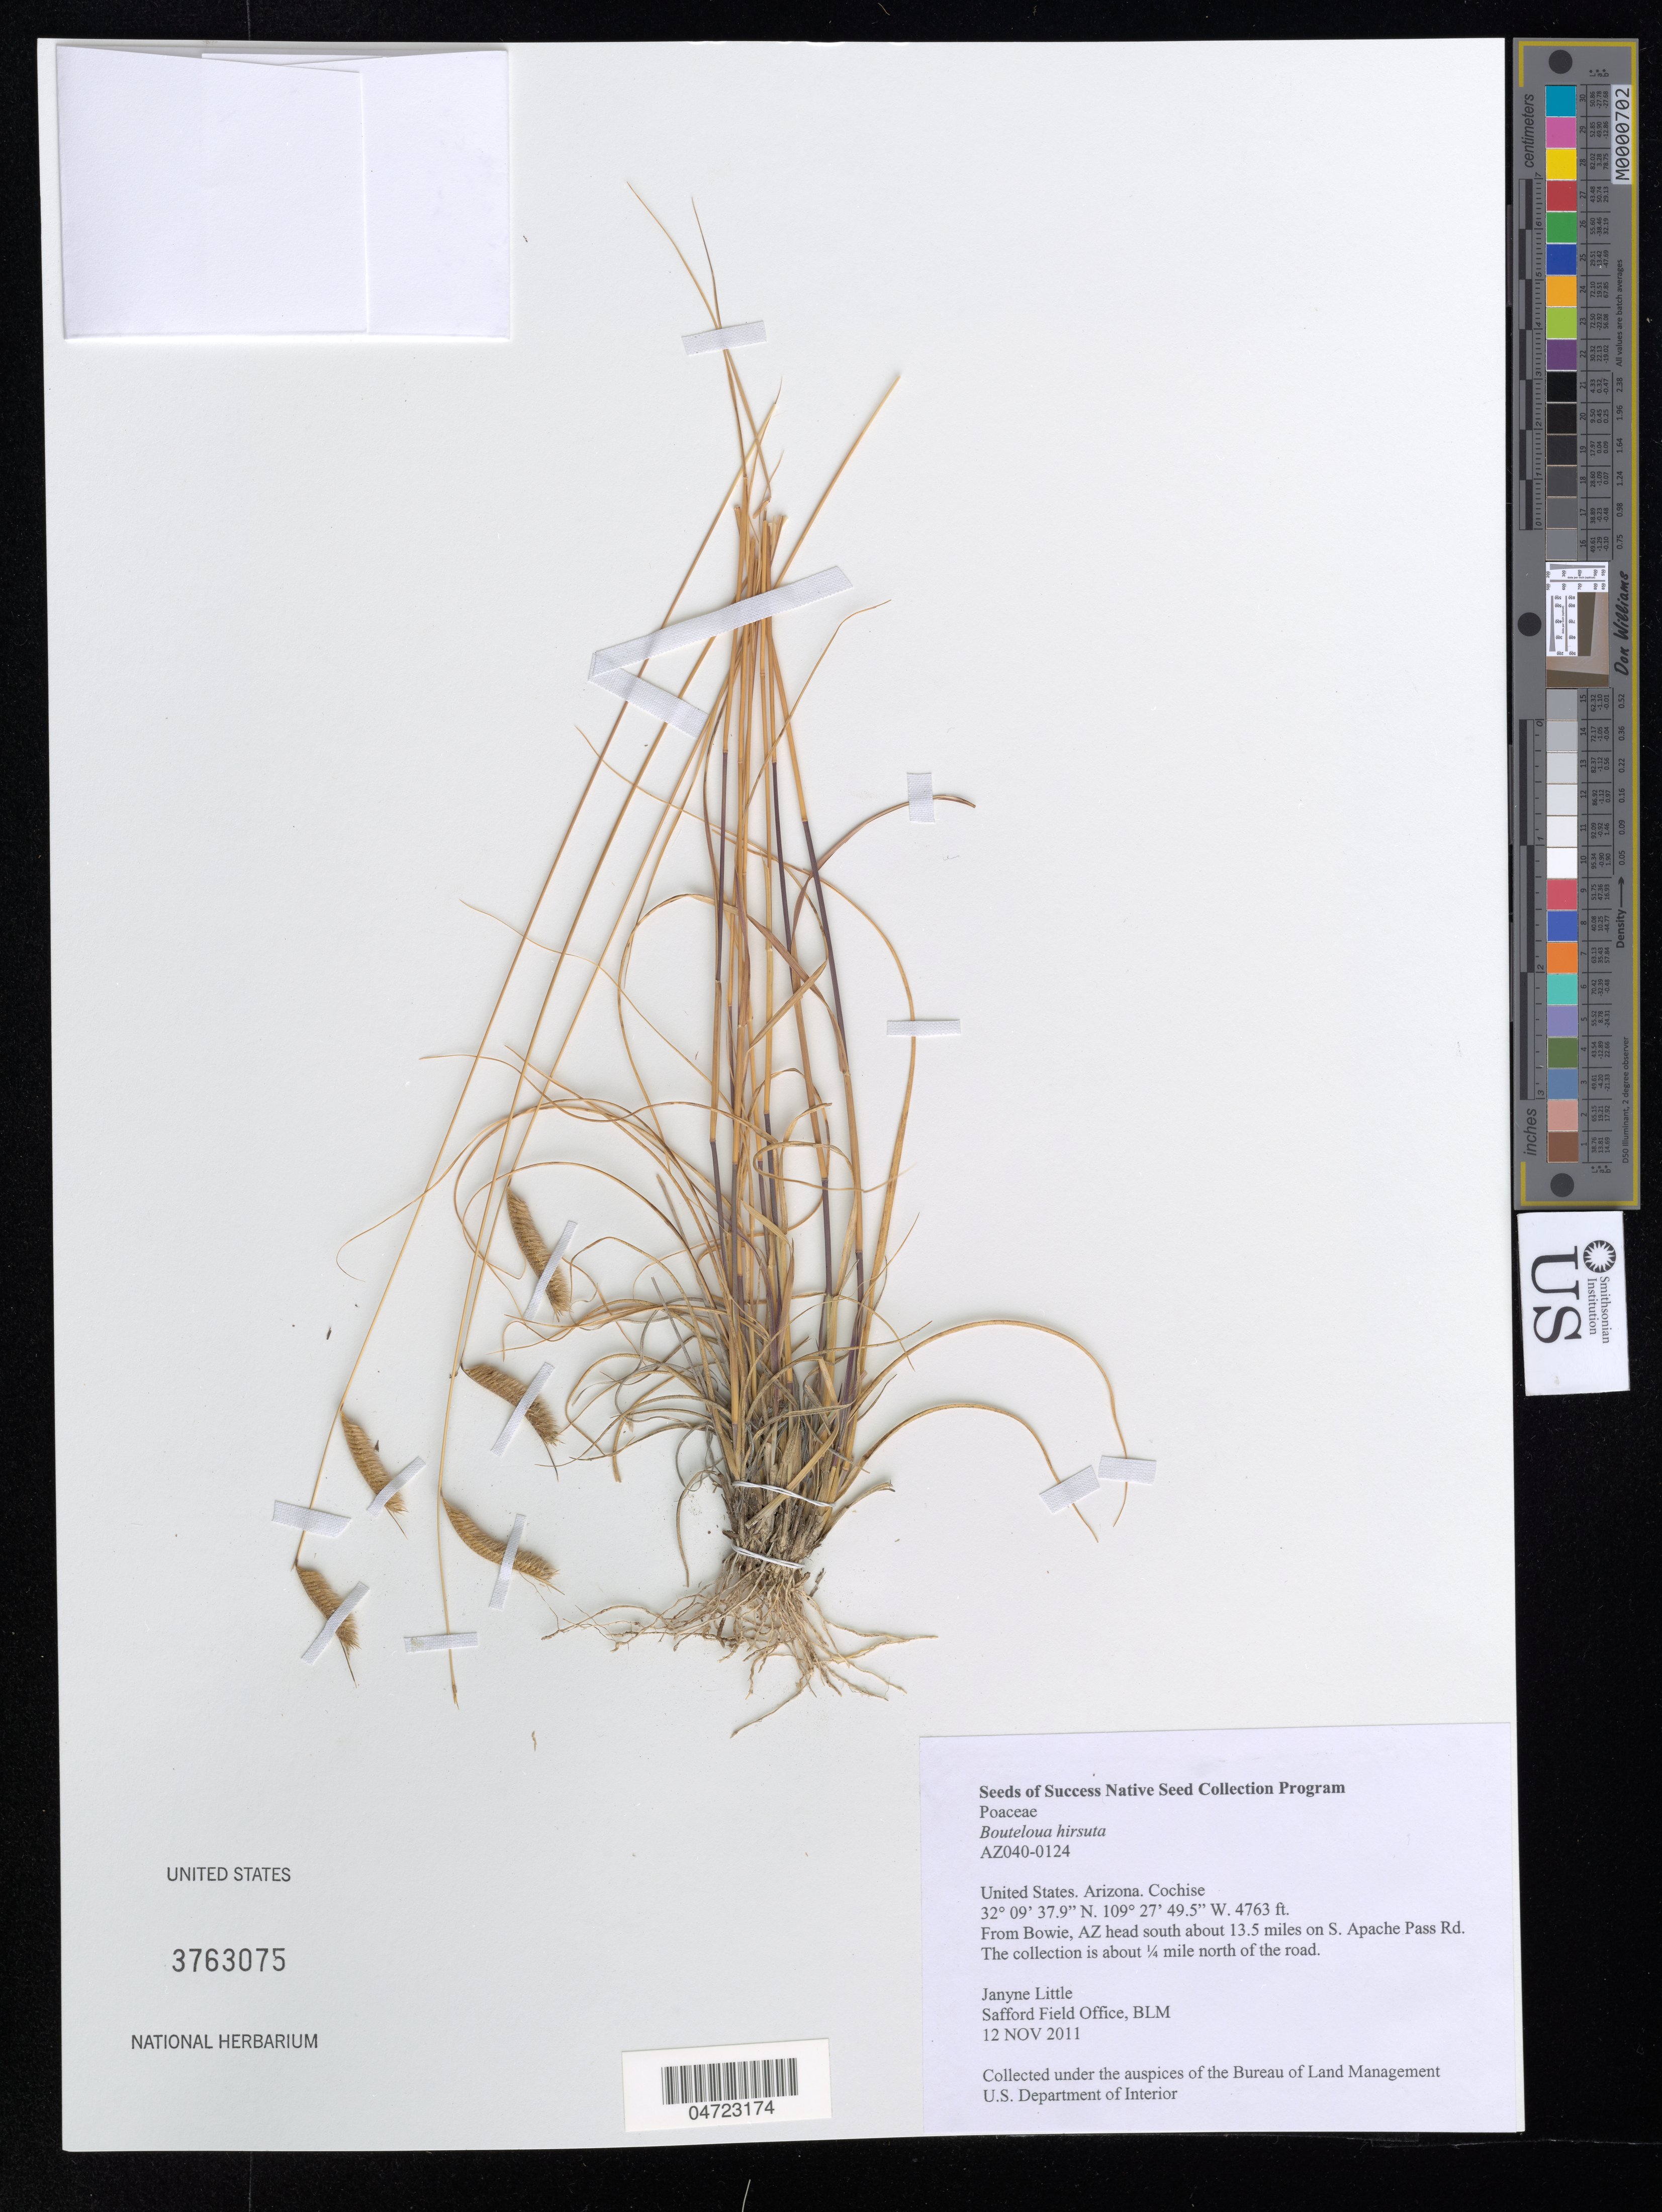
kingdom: Plantae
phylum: Tracheophyta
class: Liliopsida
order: Poales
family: Poaceae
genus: Bouteloua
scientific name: Bouteloua hirsuta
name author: Lag.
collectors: J. Little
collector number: AZ040-0124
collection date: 2011-11-12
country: United States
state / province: Arizona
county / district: Cochise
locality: Cochise. From Bowie, AZ head south about 13.5 miles on S. Apache Pass Rd. The collection is about ¼ mile north of the road.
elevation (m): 1452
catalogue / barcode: US 3763075